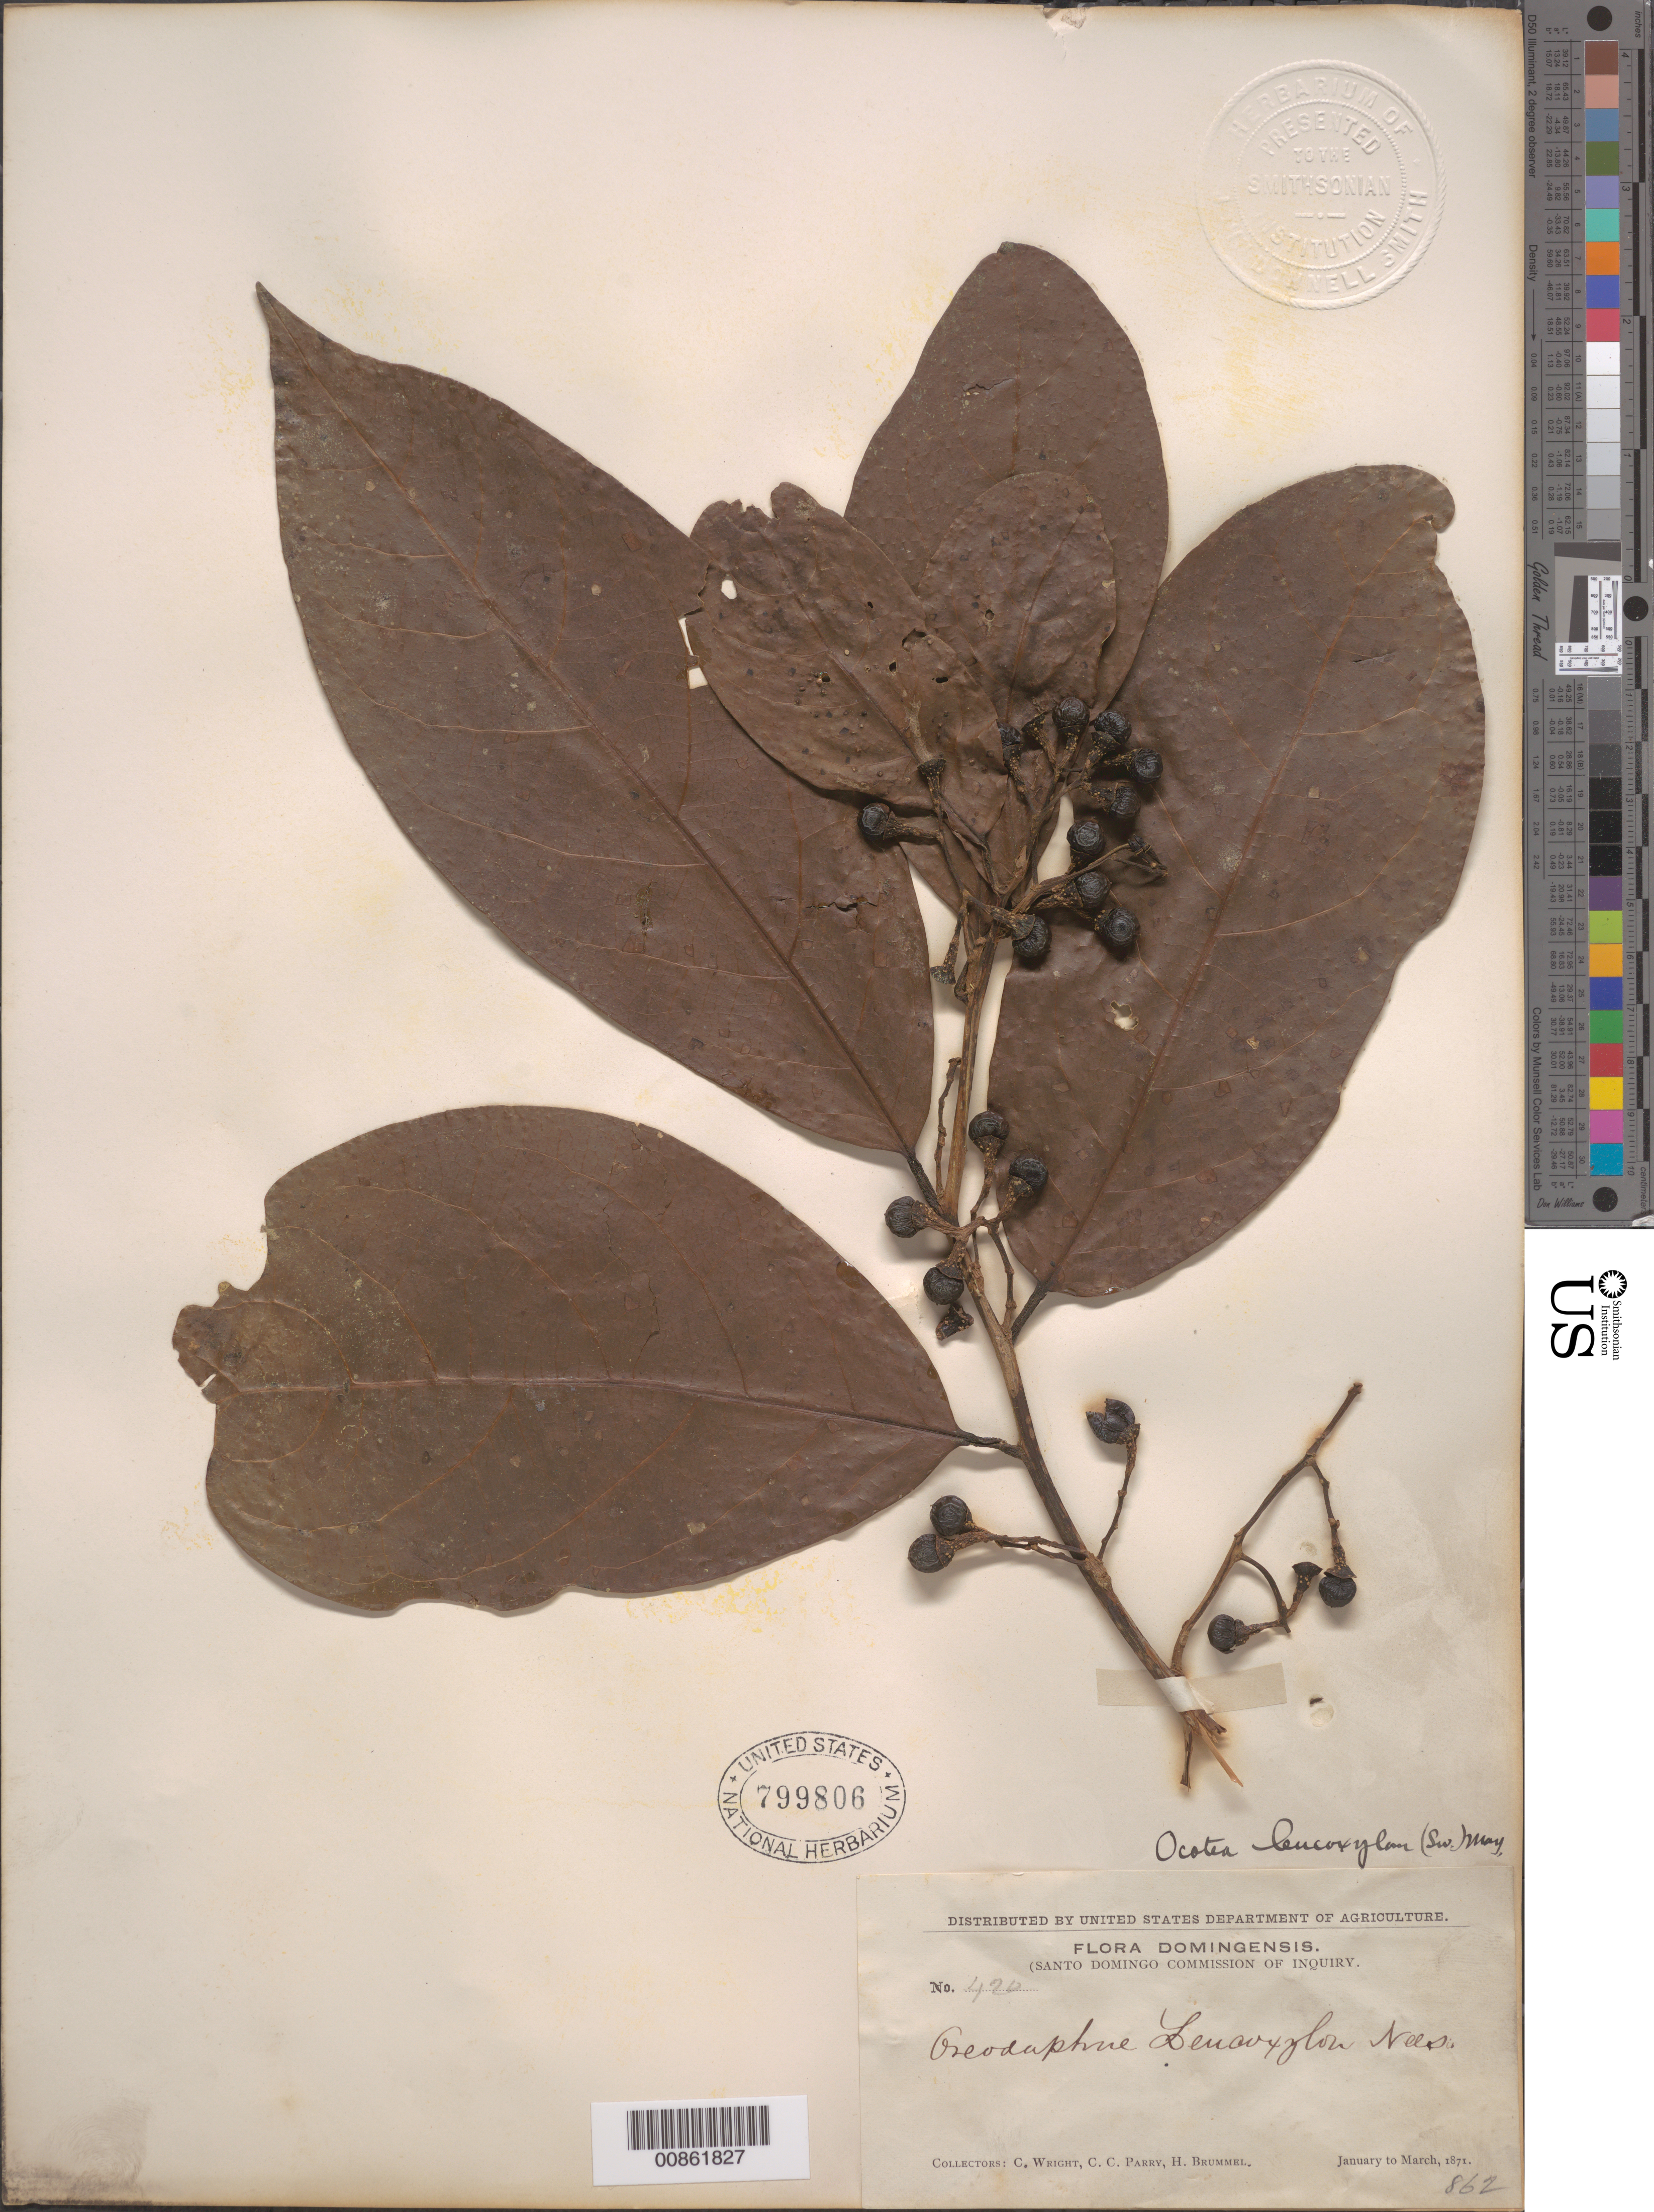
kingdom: Plantae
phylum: Tracheophyta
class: Magnoliopsida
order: Laurales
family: Lauraceae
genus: Ocotea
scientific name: Ocotea leucoxylon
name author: (Sw.) Laness.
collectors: C. Wright, C. C. Parry & H. Brummel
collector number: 420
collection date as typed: Jan 1871 to -- Mar 1871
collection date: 1871-01/1871-03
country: Dominican Republic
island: Hispaniola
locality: Dominican Republic.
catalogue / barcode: US 799806